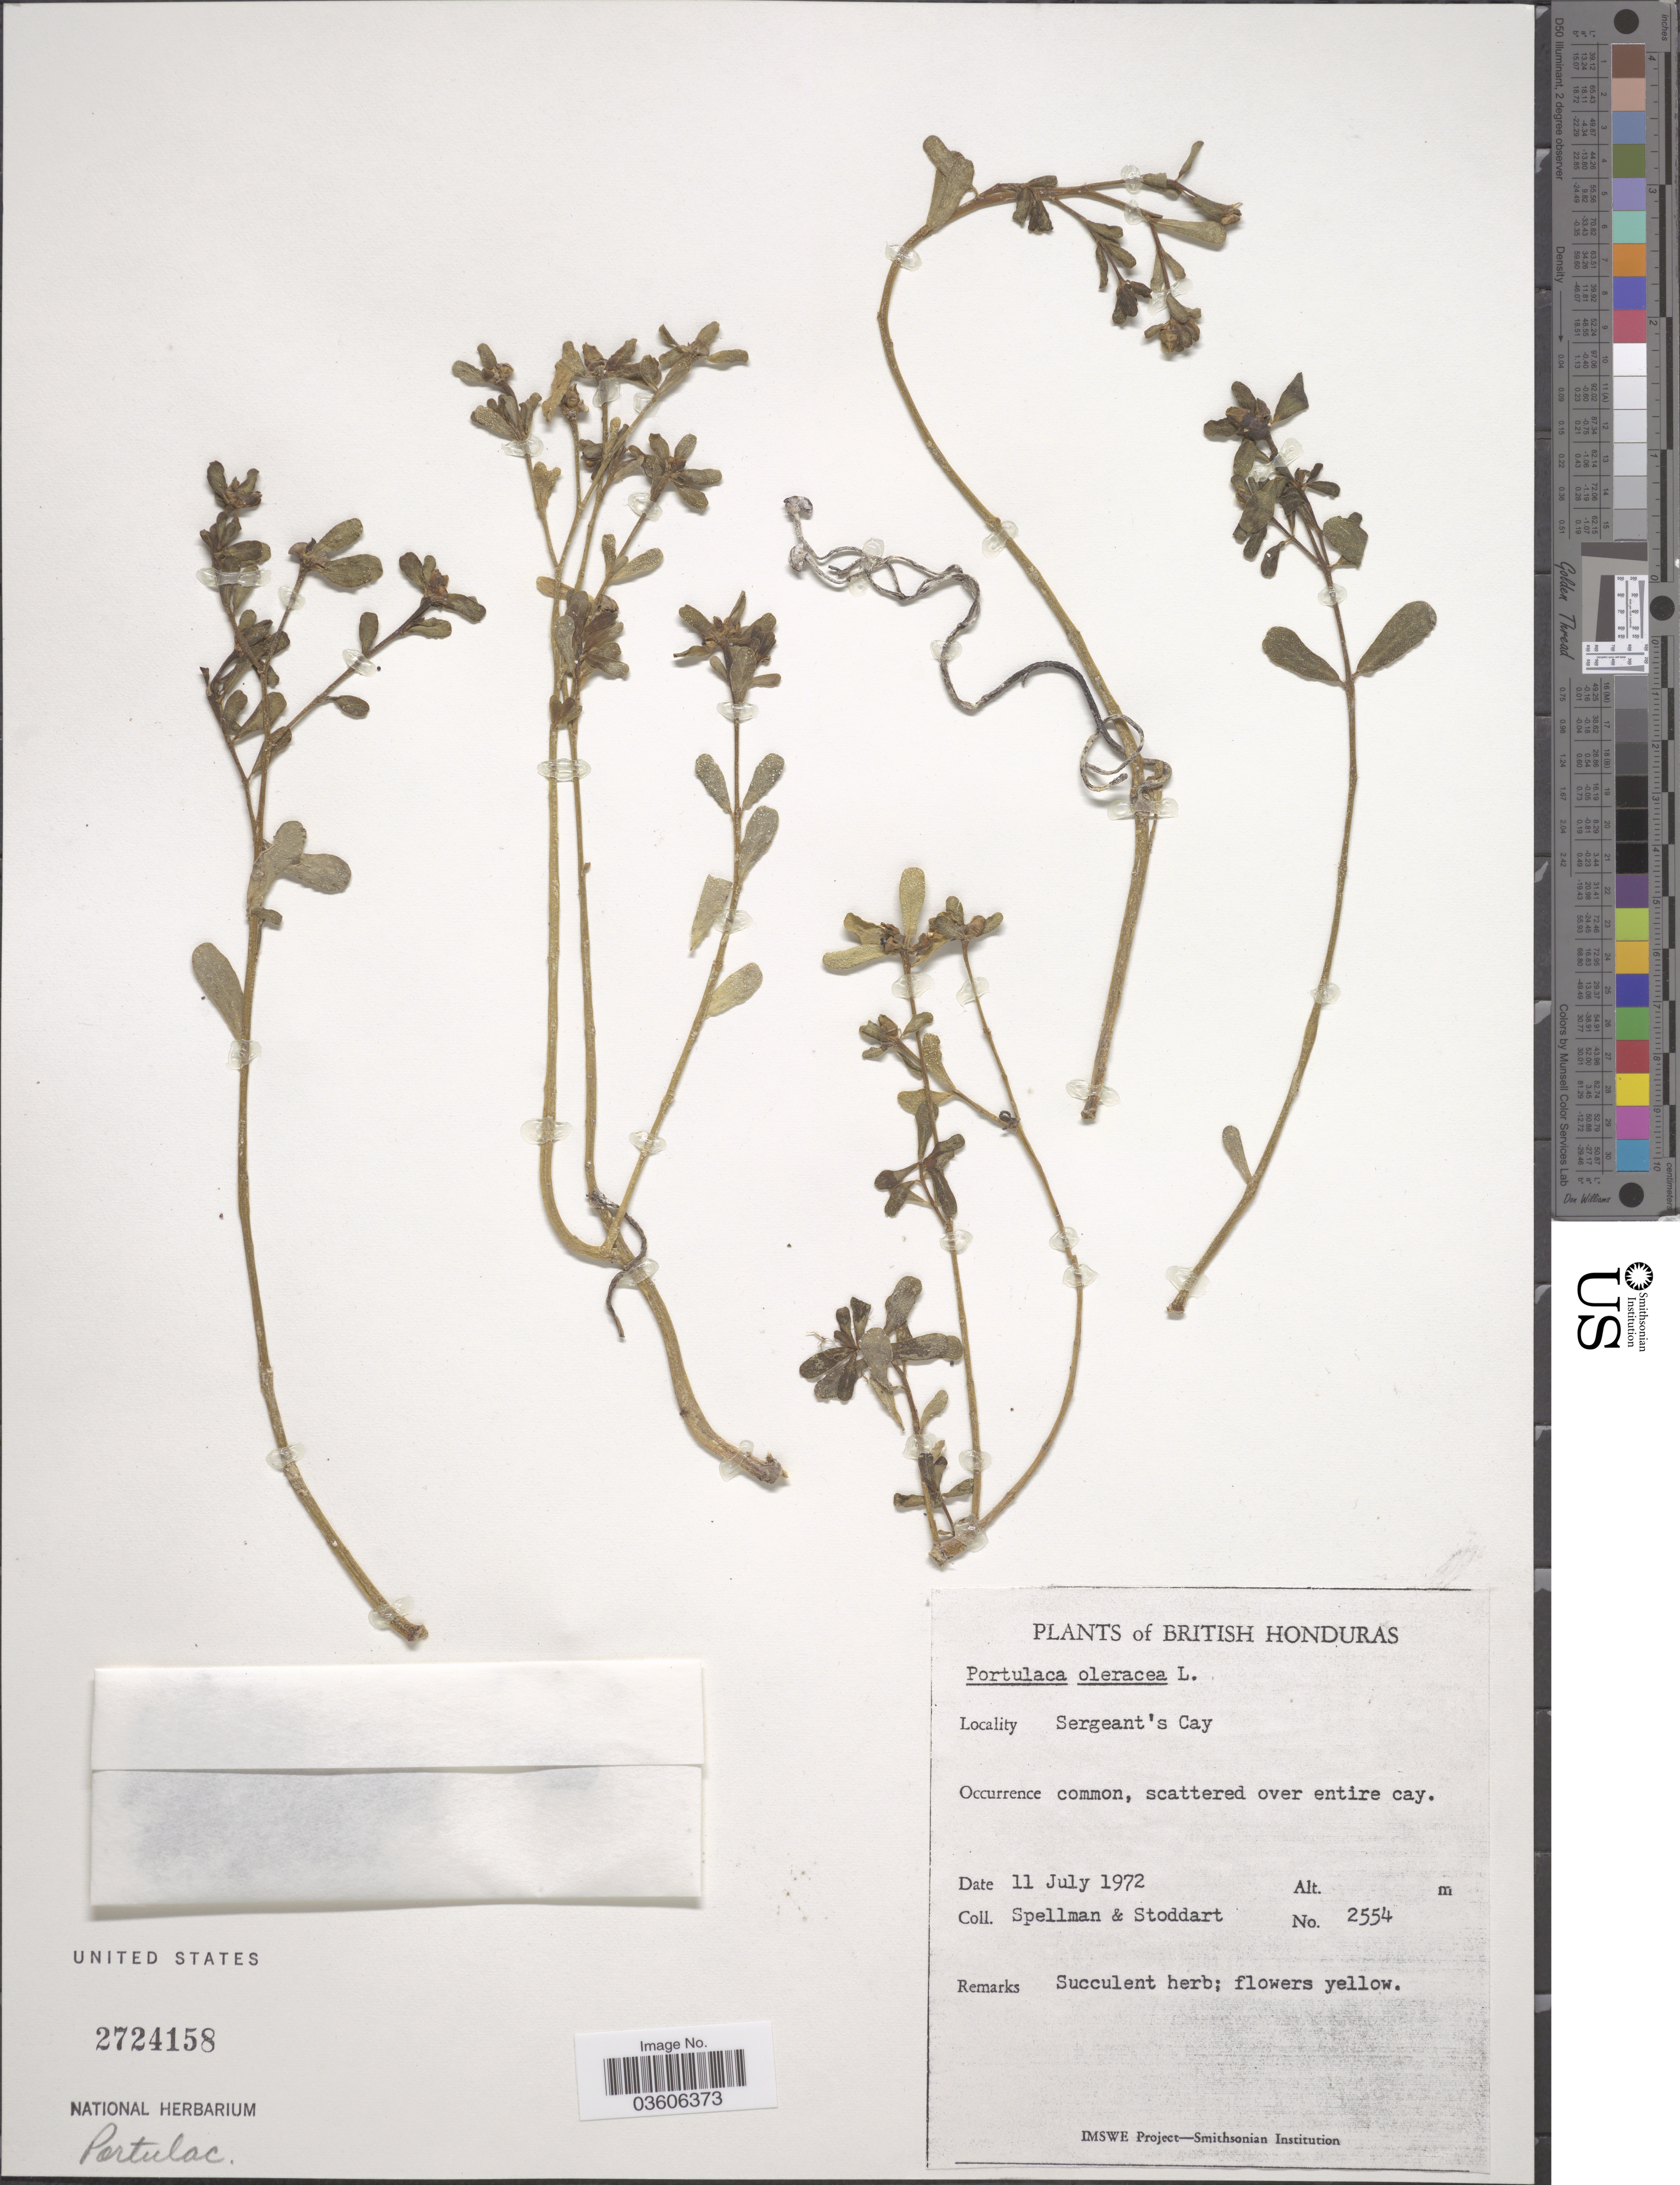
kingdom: Plantae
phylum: Tracheophyta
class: Magnoliopsida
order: Caryophyllales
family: Portulacaceae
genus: Portulaca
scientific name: Portulaca oleracea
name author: L.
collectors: Spellman, -- & -. Stoddart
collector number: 2554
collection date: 1972-07-11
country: Belize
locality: British Honduras. Sergeant's Cay.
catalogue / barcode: US 2724158